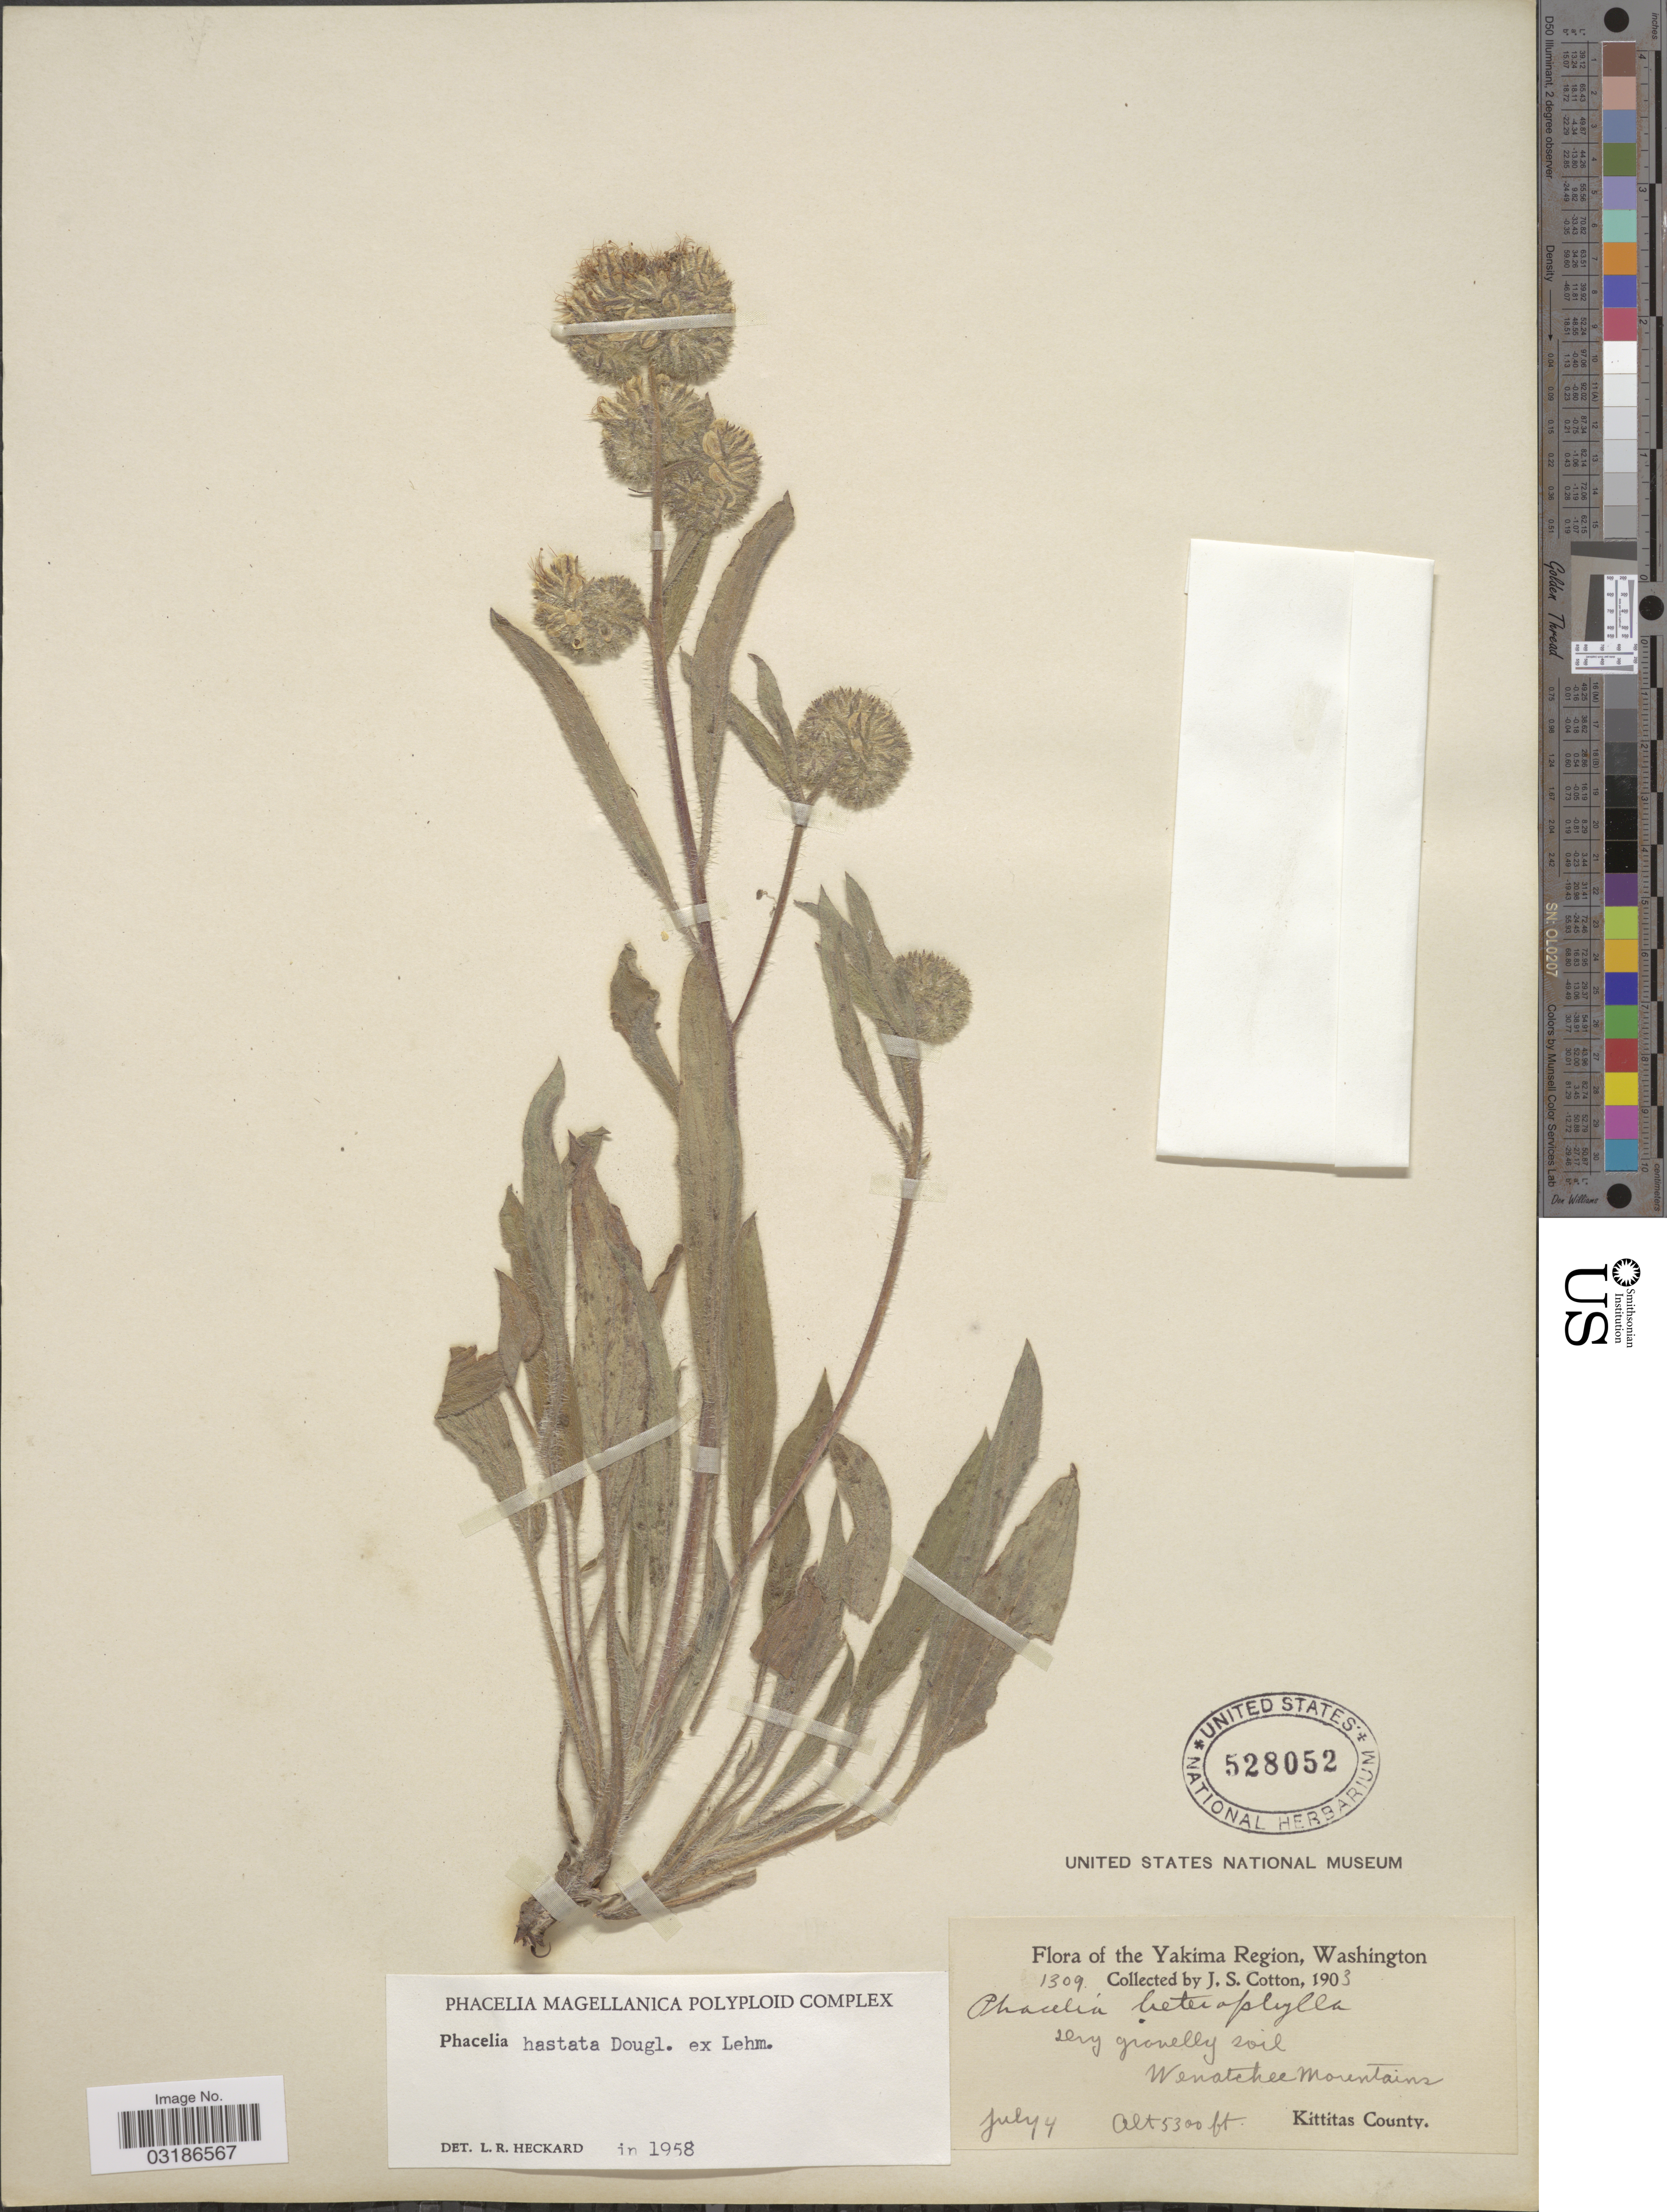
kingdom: Plantae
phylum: Tracheophyta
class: Magnoliopsida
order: Boraginales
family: Hydrophyllaceae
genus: Phacelia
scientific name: Phacelia hastata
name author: Douglas ex Lehm.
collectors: J. S. Cotton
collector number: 1309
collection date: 1903-07-04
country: United States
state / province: Washington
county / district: Kittitas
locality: The Yakima Region, Wenatchee Mountain, Kittitas County.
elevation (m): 1615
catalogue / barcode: US 528052